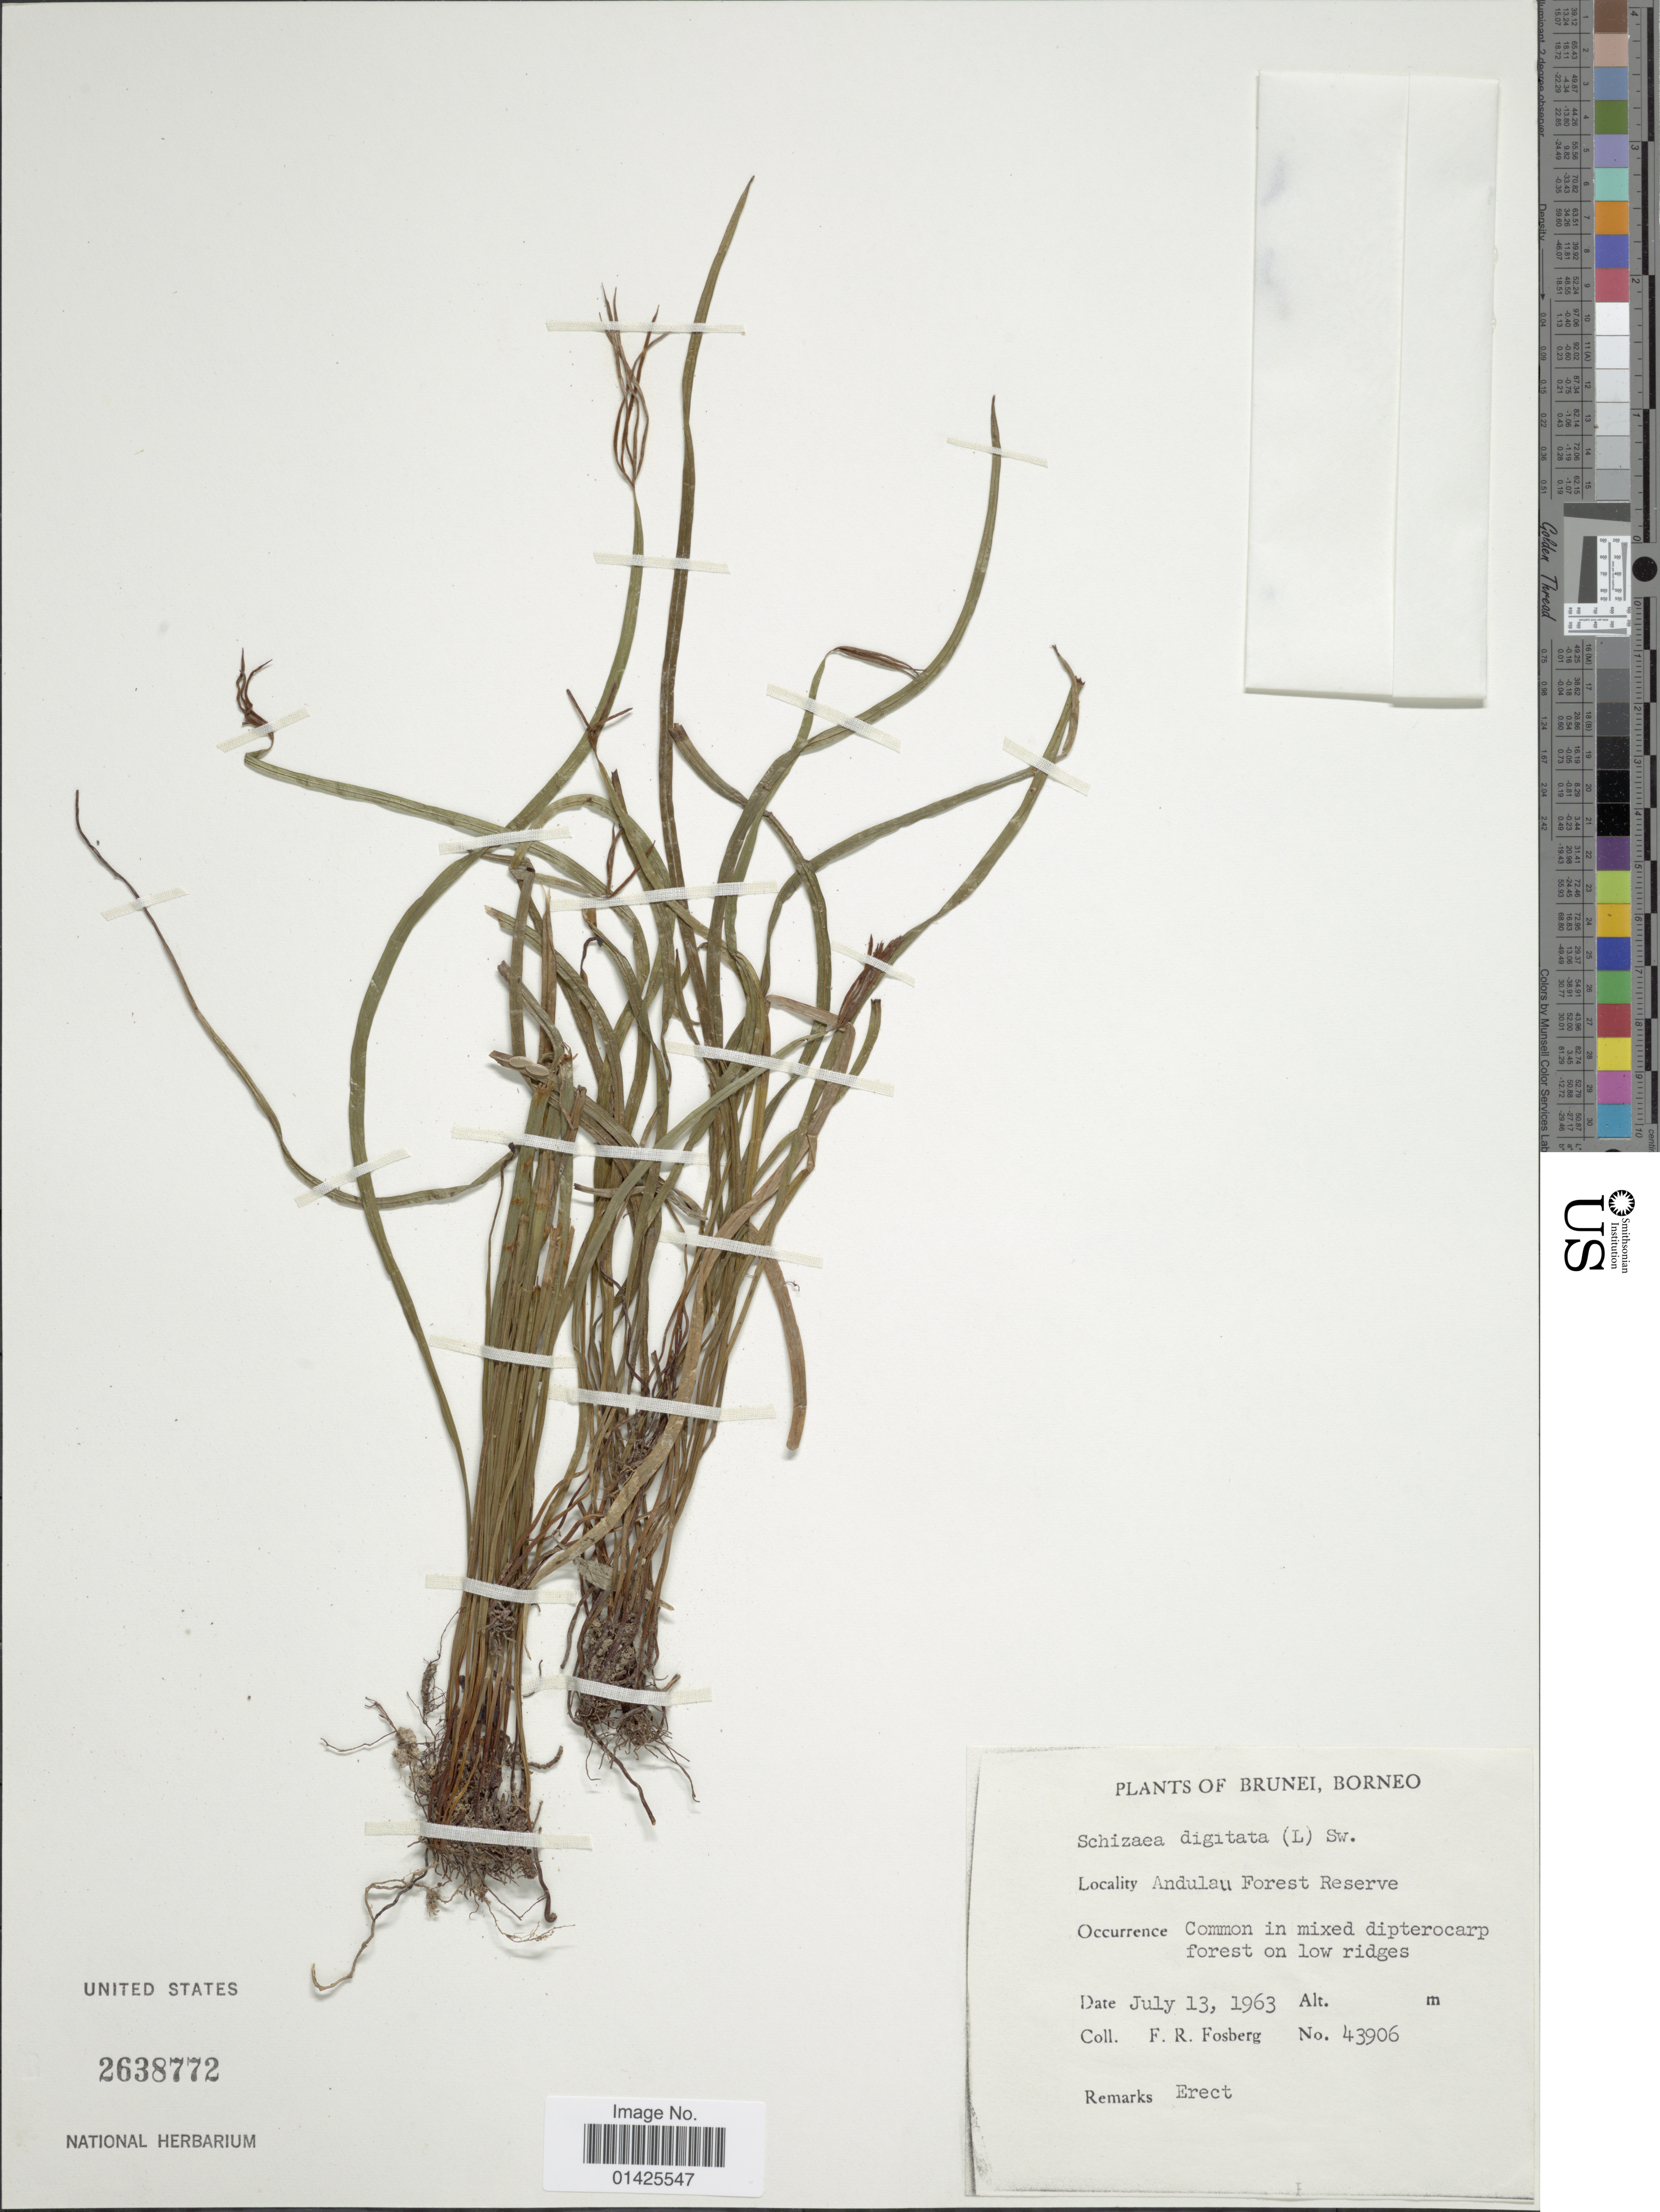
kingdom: Plantae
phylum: Tracheophyta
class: Polypodiopsida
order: Schizaeales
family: Schizaeaceae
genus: Actinostachys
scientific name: Actinostachys digitata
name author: (L.) Wall.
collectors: F. R. Fosberg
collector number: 43906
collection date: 1963-07-13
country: Brunei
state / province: Brunei and Muara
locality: Plants of Borneo, Andula Forest Reserve.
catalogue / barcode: US 2638772